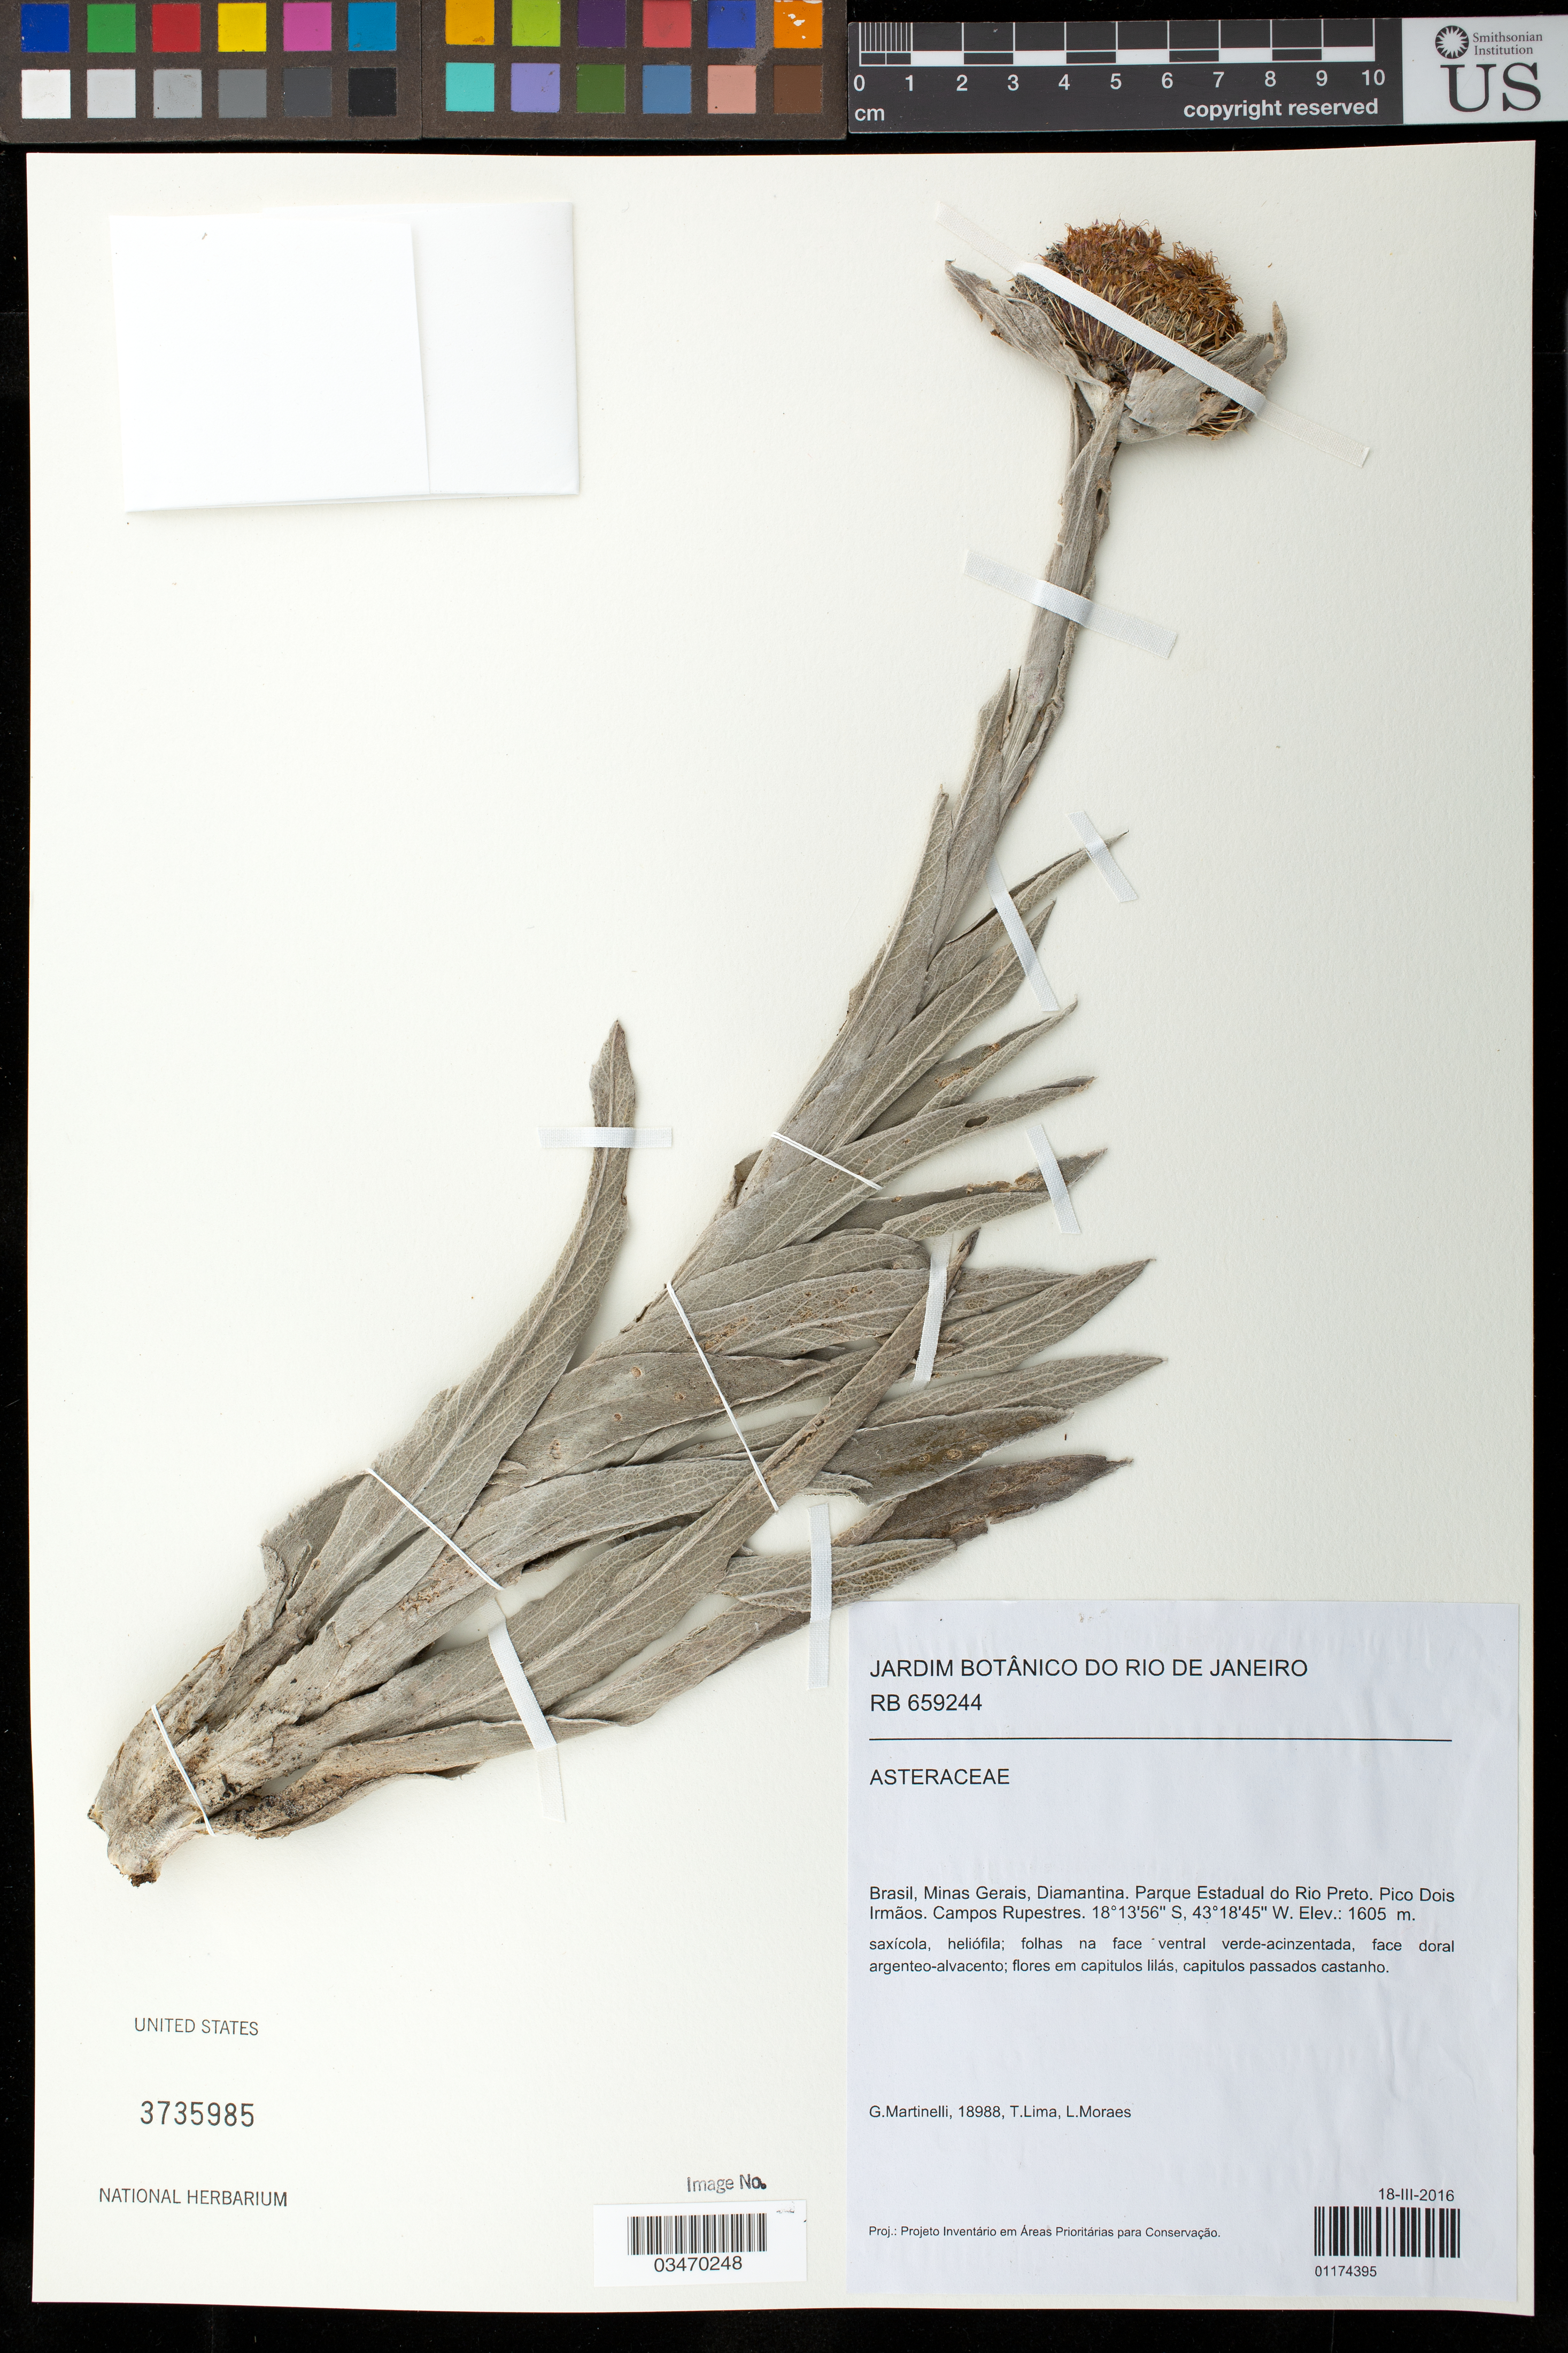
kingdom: Plantae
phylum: Tracheophyta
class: Magnoliopsida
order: Asterales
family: Asteraceae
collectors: G. Martinelli, T. Lima & L. Moraes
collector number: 18988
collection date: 2016-03-18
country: Brazil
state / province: Minas Gerais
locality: Diamantina, Parque Estadual do Rio Preto, Pico Dois Irmaos. Campos Rupestres.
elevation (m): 1550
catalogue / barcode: US 3735985